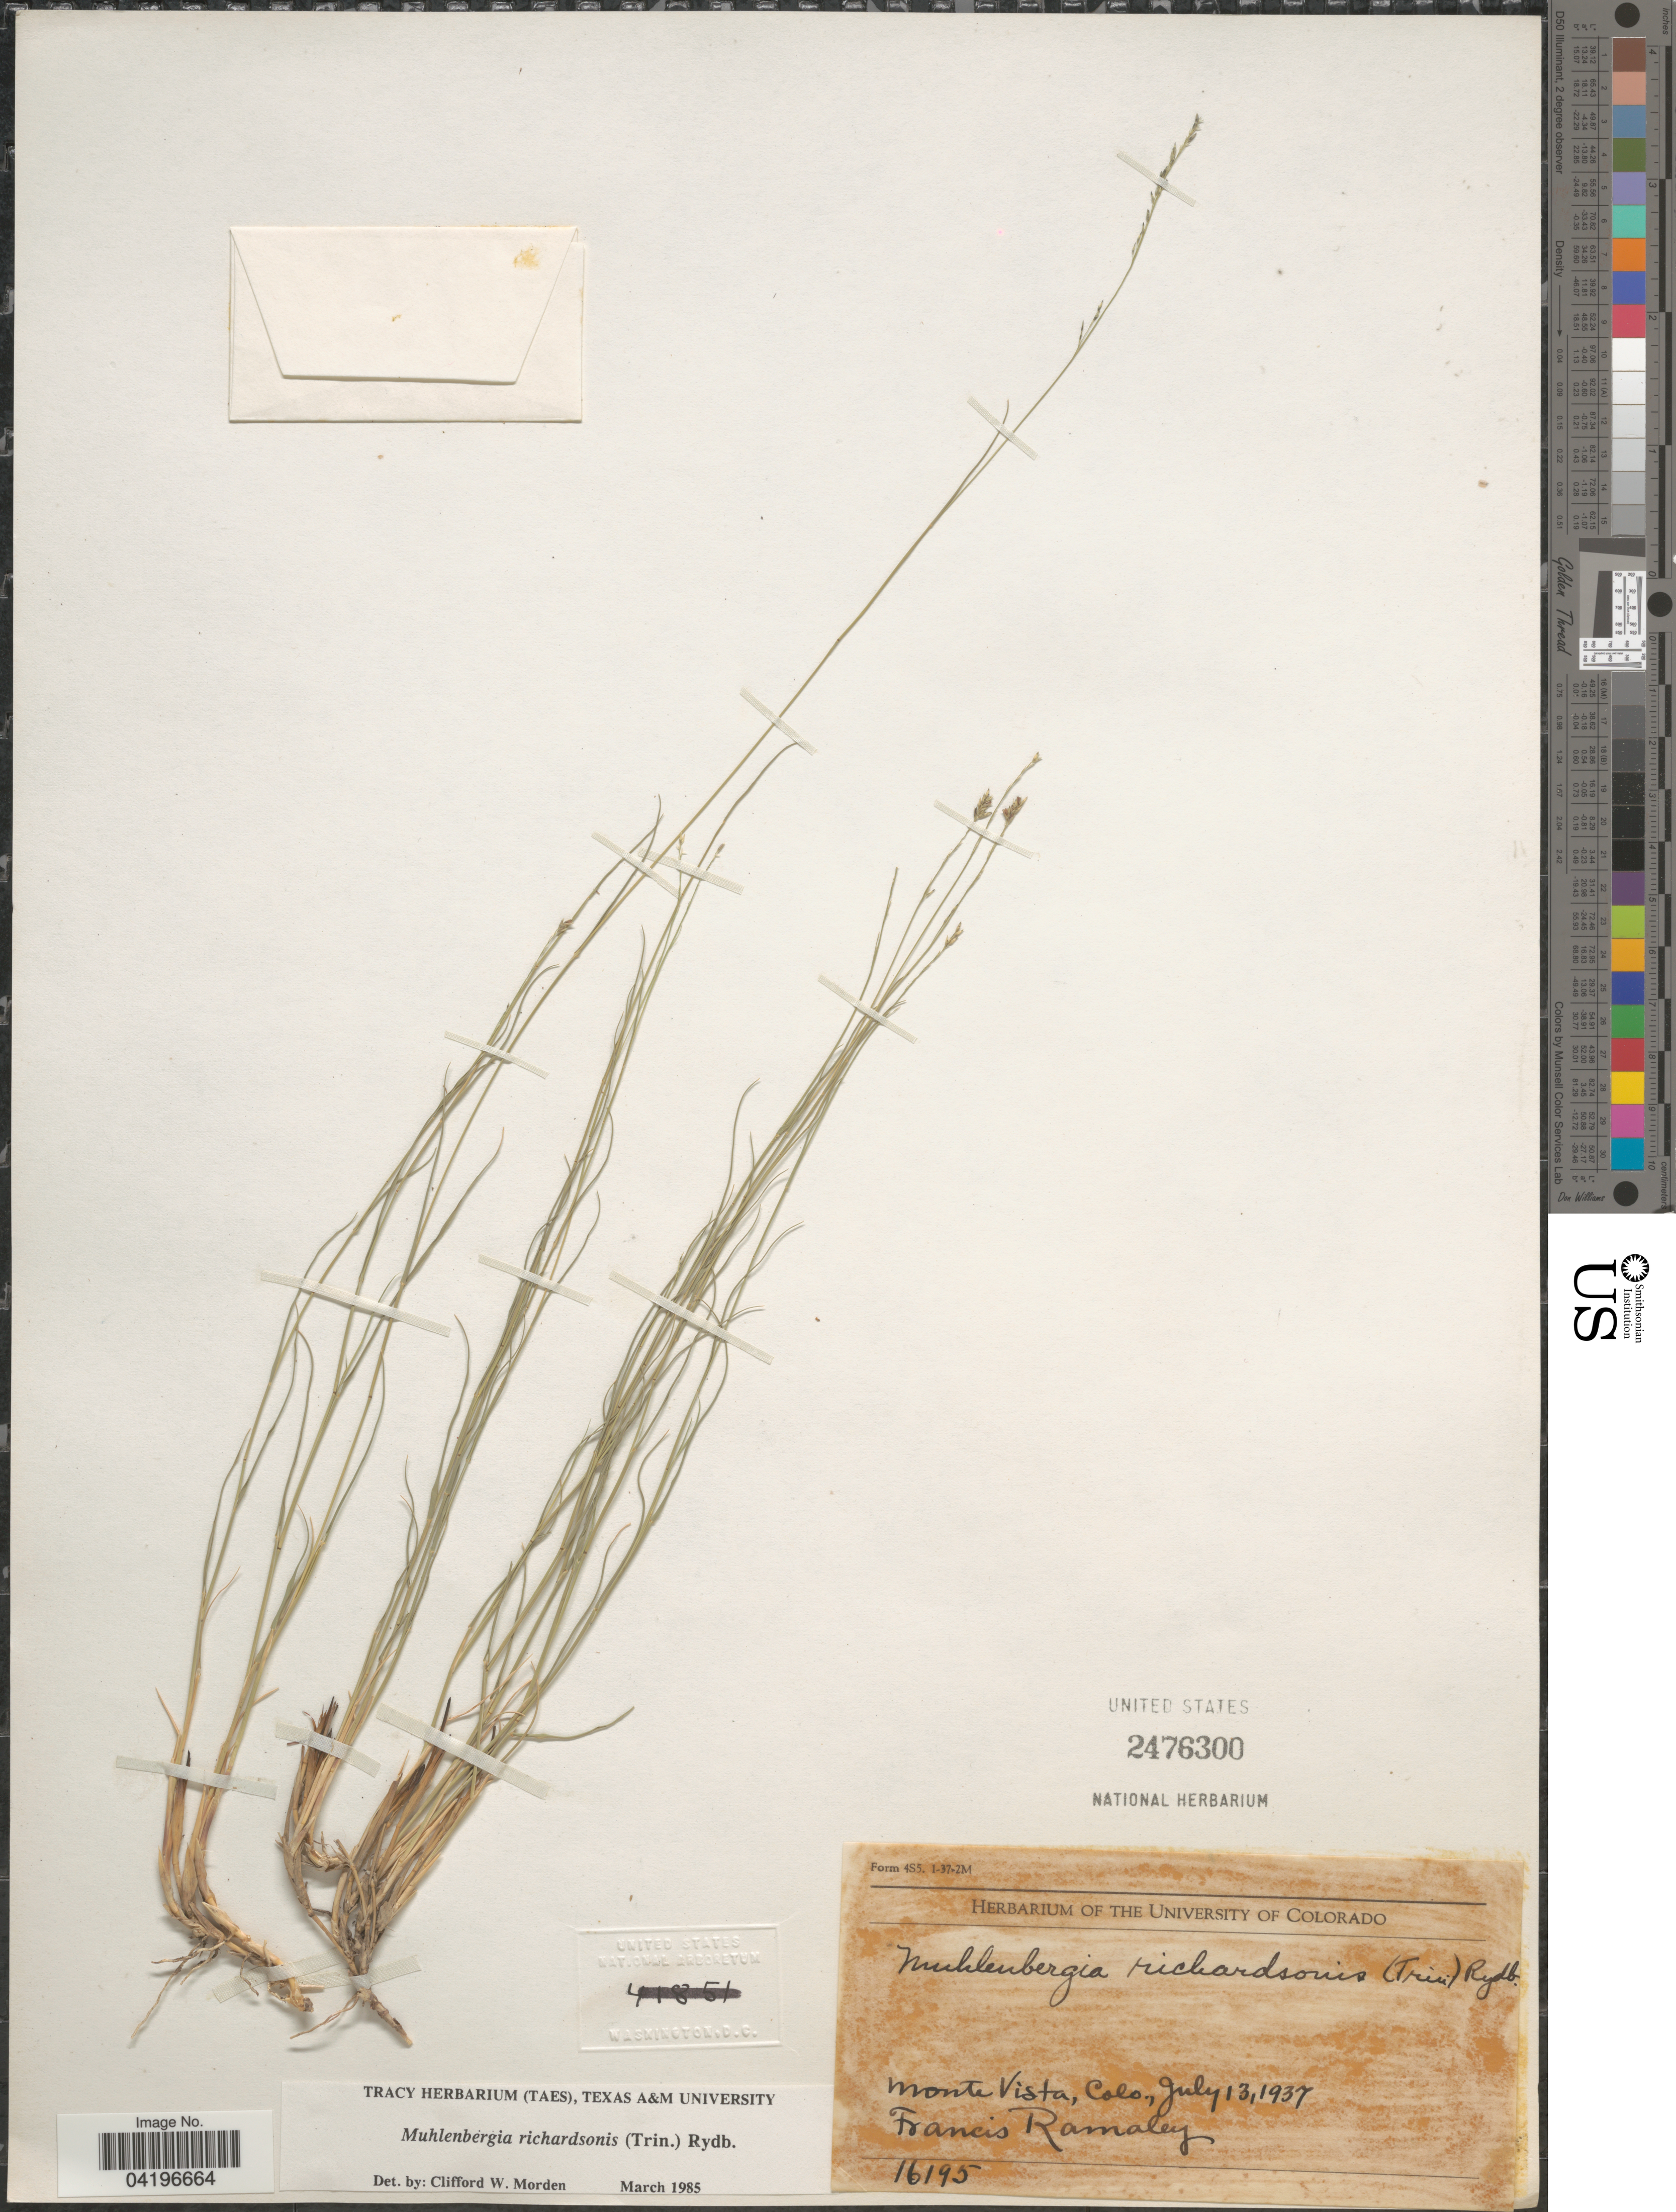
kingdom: Plantae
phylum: Tracheophyta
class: Liliopsida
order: Poales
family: Poaceae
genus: Muhlenbergia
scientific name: Muhlenbergia richardsonis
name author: (Trin.) Rydb.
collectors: F. Ramaley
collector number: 16195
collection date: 1937-07-13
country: United States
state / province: Colorado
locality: Monte Vista.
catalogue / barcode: US 2476300